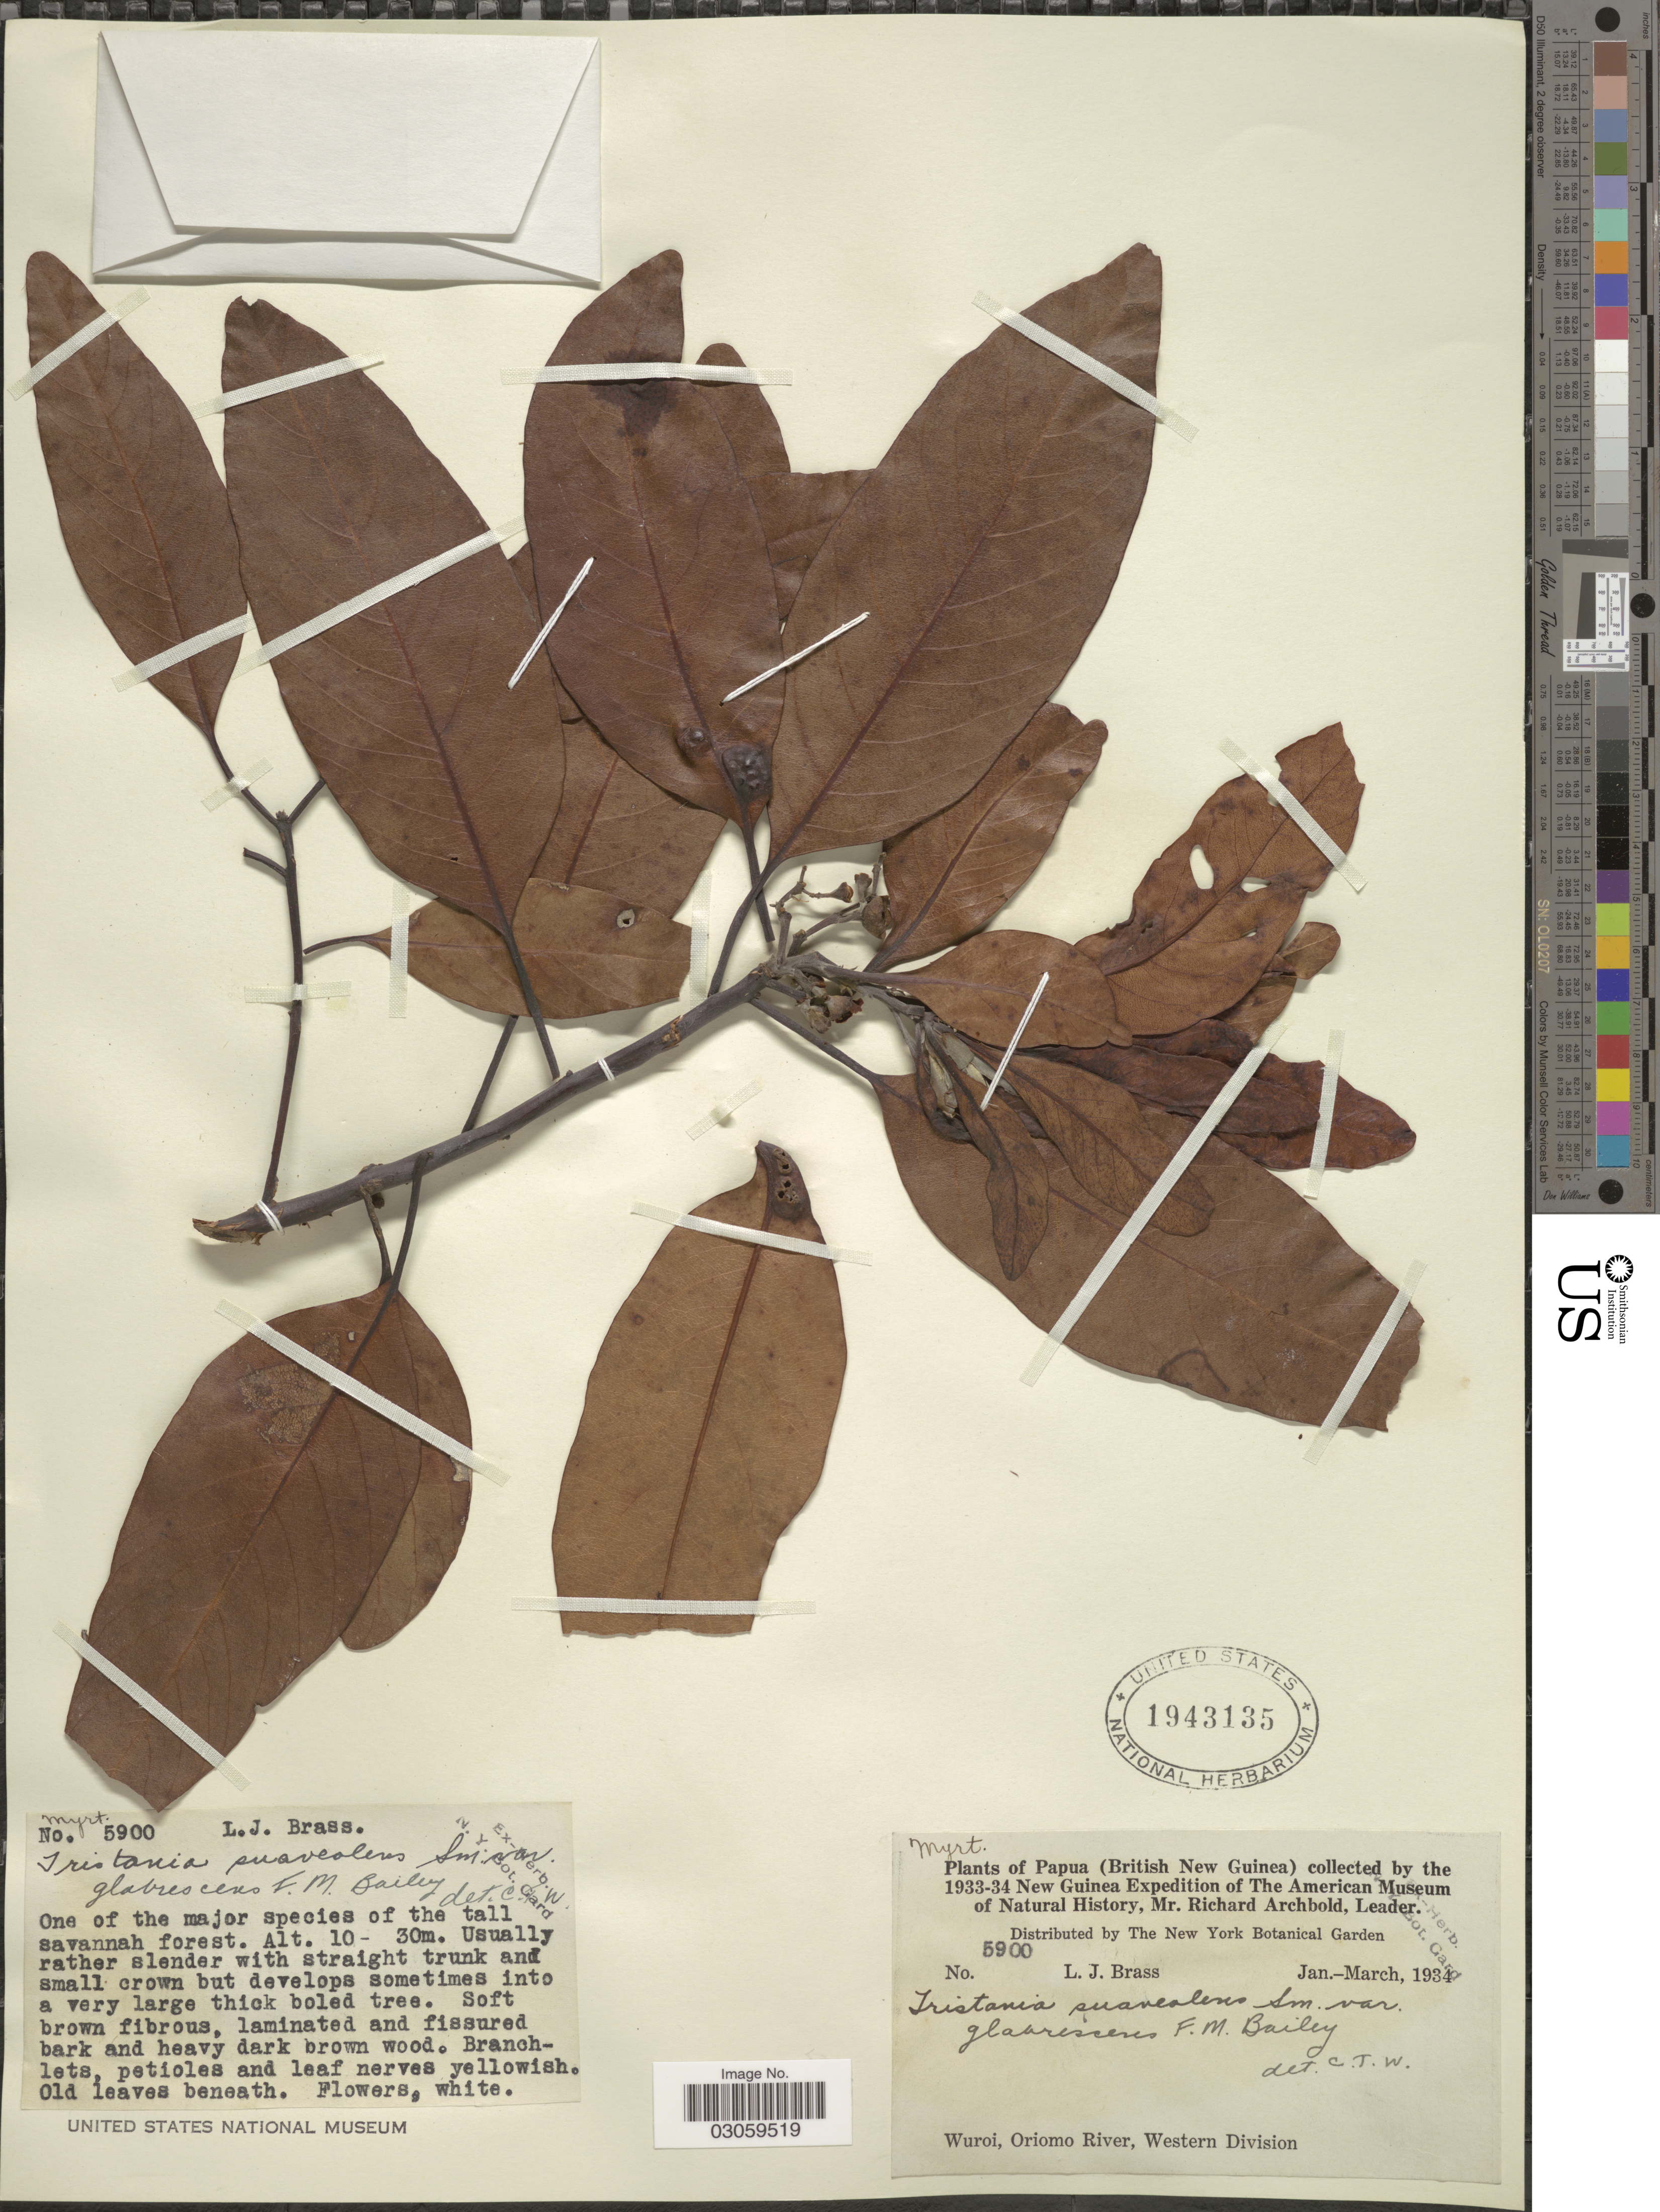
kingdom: Plantae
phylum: Tracheophyta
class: Magnoliopsida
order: Myrtales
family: Myrtaceae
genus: Lophostemon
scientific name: Lophostemon suaveolens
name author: (Sol. ex Gaertn.) P.G. Wilson & J. T. Waterh.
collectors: L. J. Brass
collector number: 5900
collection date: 1934-01/1934-03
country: Papua New Guinea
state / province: Manus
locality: Papua (British New Guinea). Wuroi, Oriomo River, Western Division.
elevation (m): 10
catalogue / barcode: US 1943135